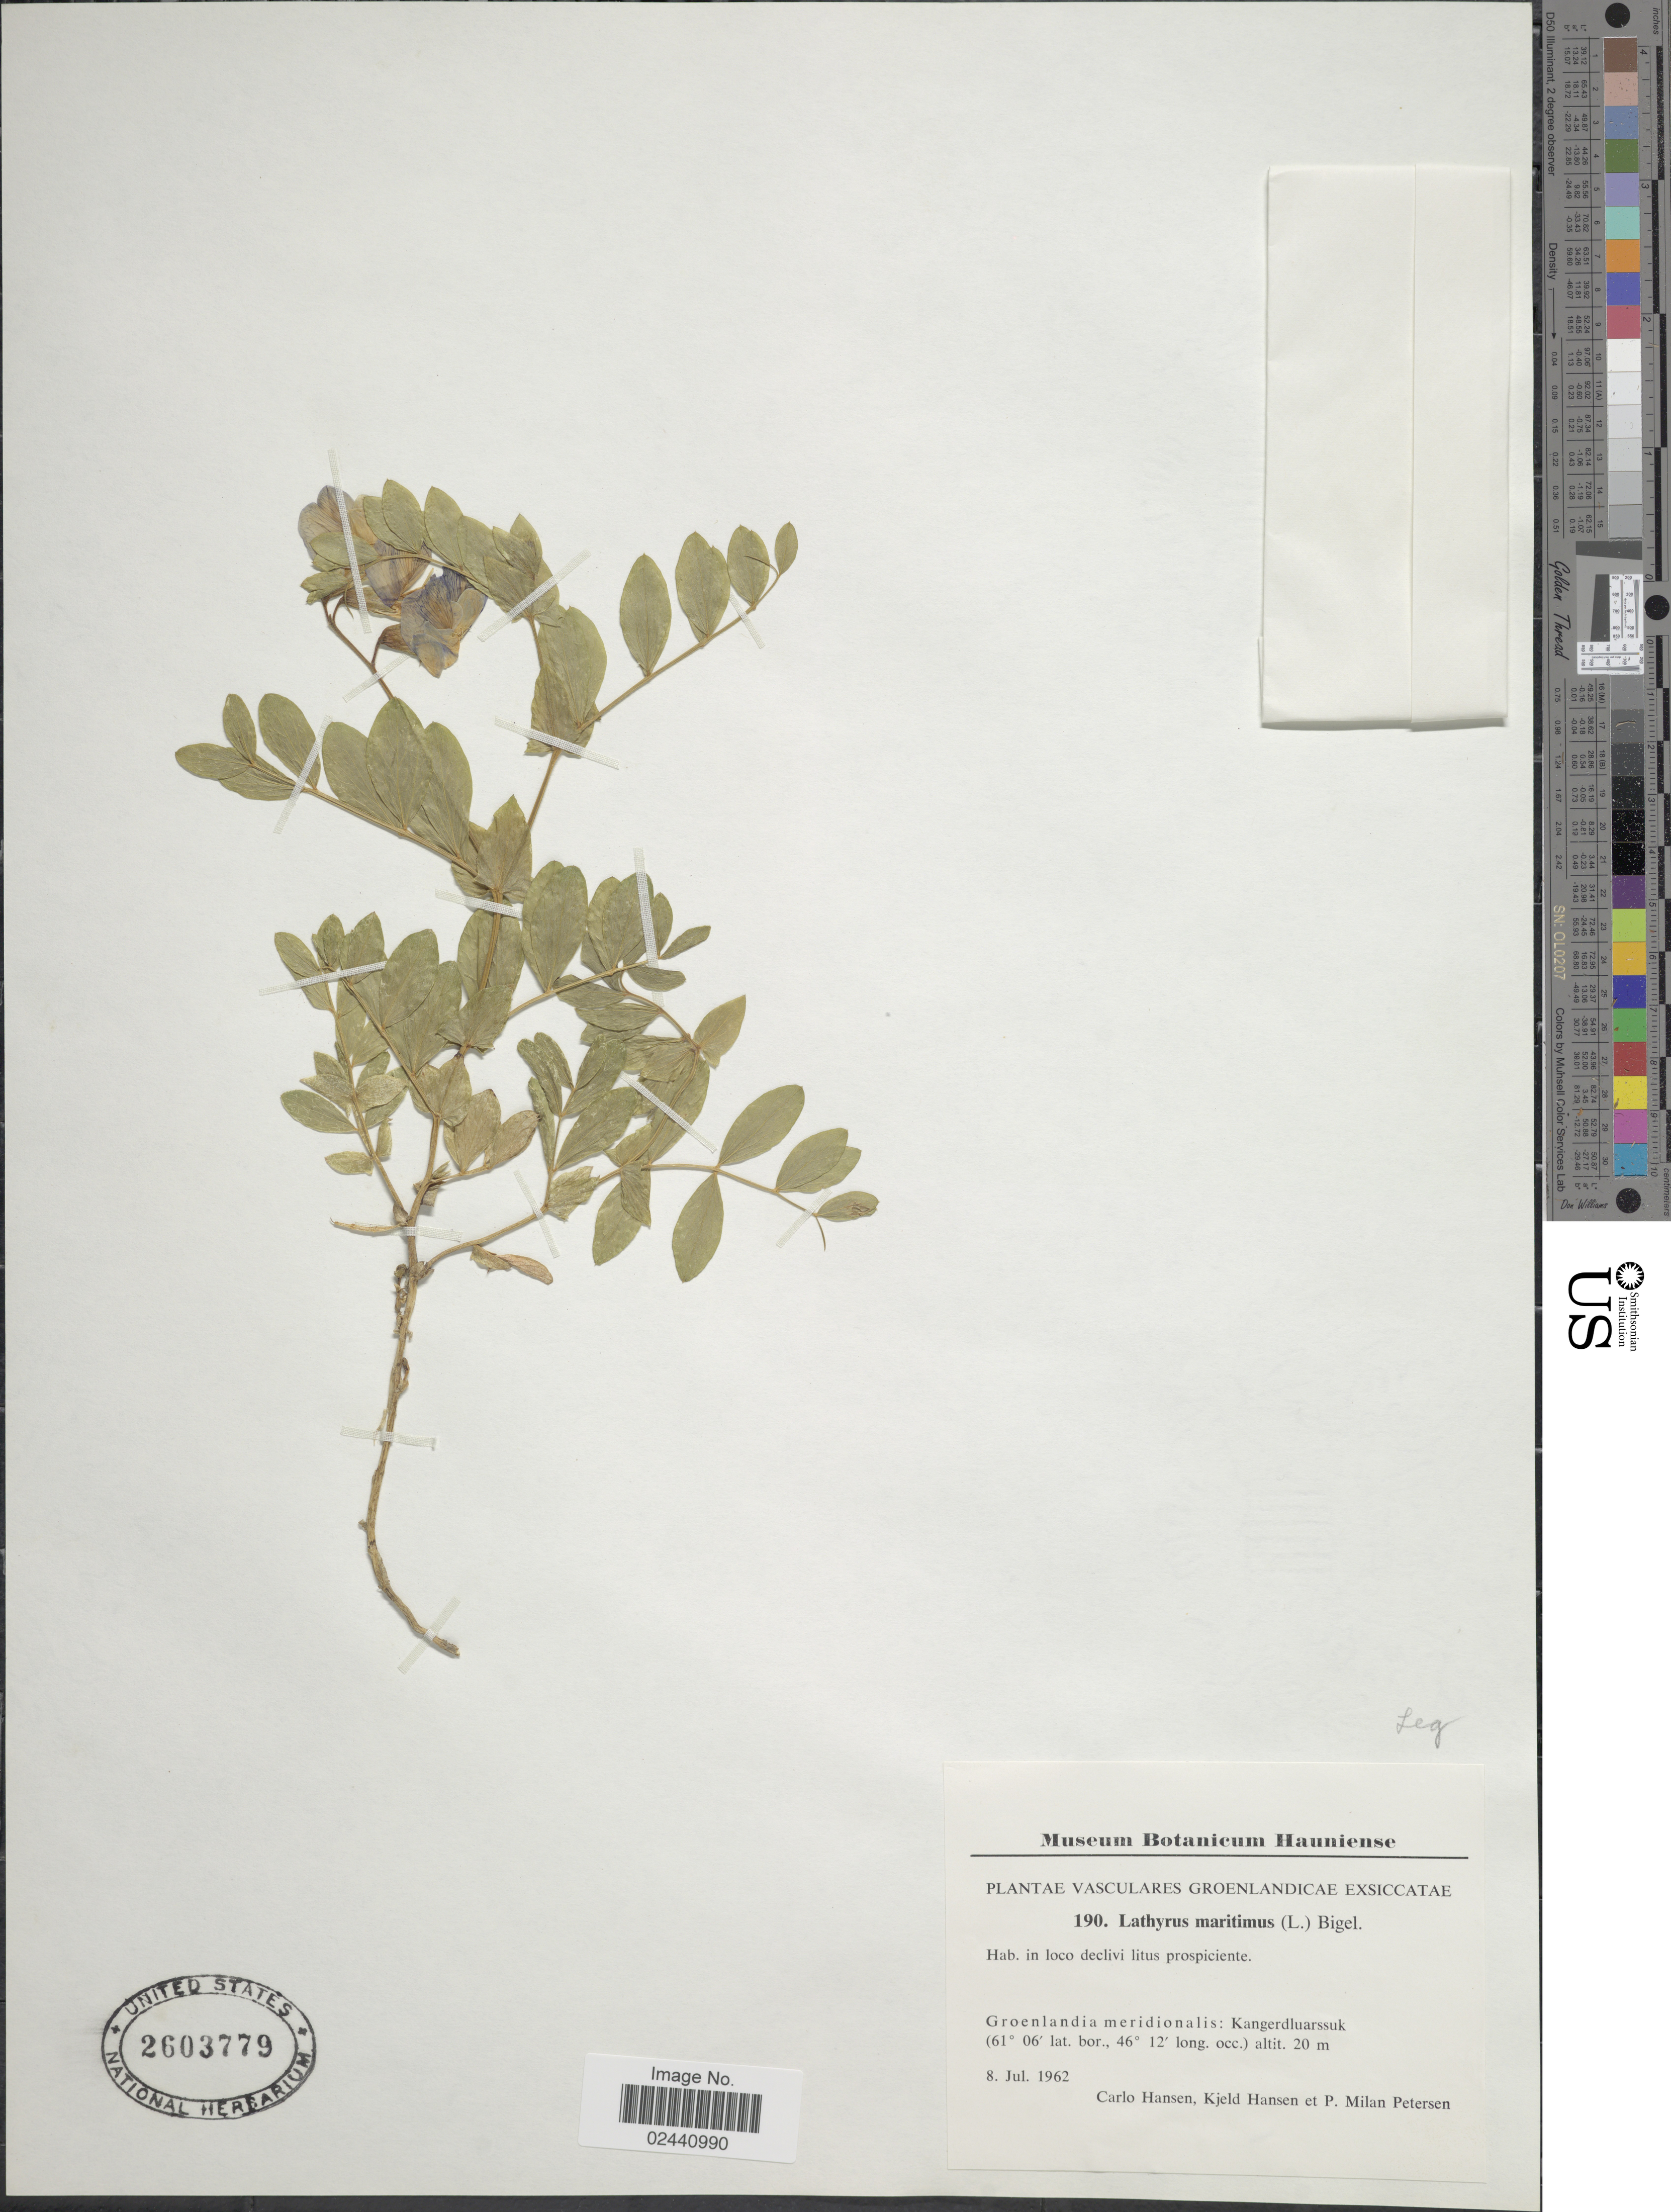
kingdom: Plantae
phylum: Tracheophyta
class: Magnoliopsida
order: Fabales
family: Fabaceae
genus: Lathyrus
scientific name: Lathyrus maritimus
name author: Torr.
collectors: C. Hansen, K. Hansen & P. Petersen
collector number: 190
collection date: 1962-07-08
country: Greenland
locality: Groenlandia meridionalis: Kangerdluarssuk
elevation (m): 20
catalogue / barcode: US 2603779